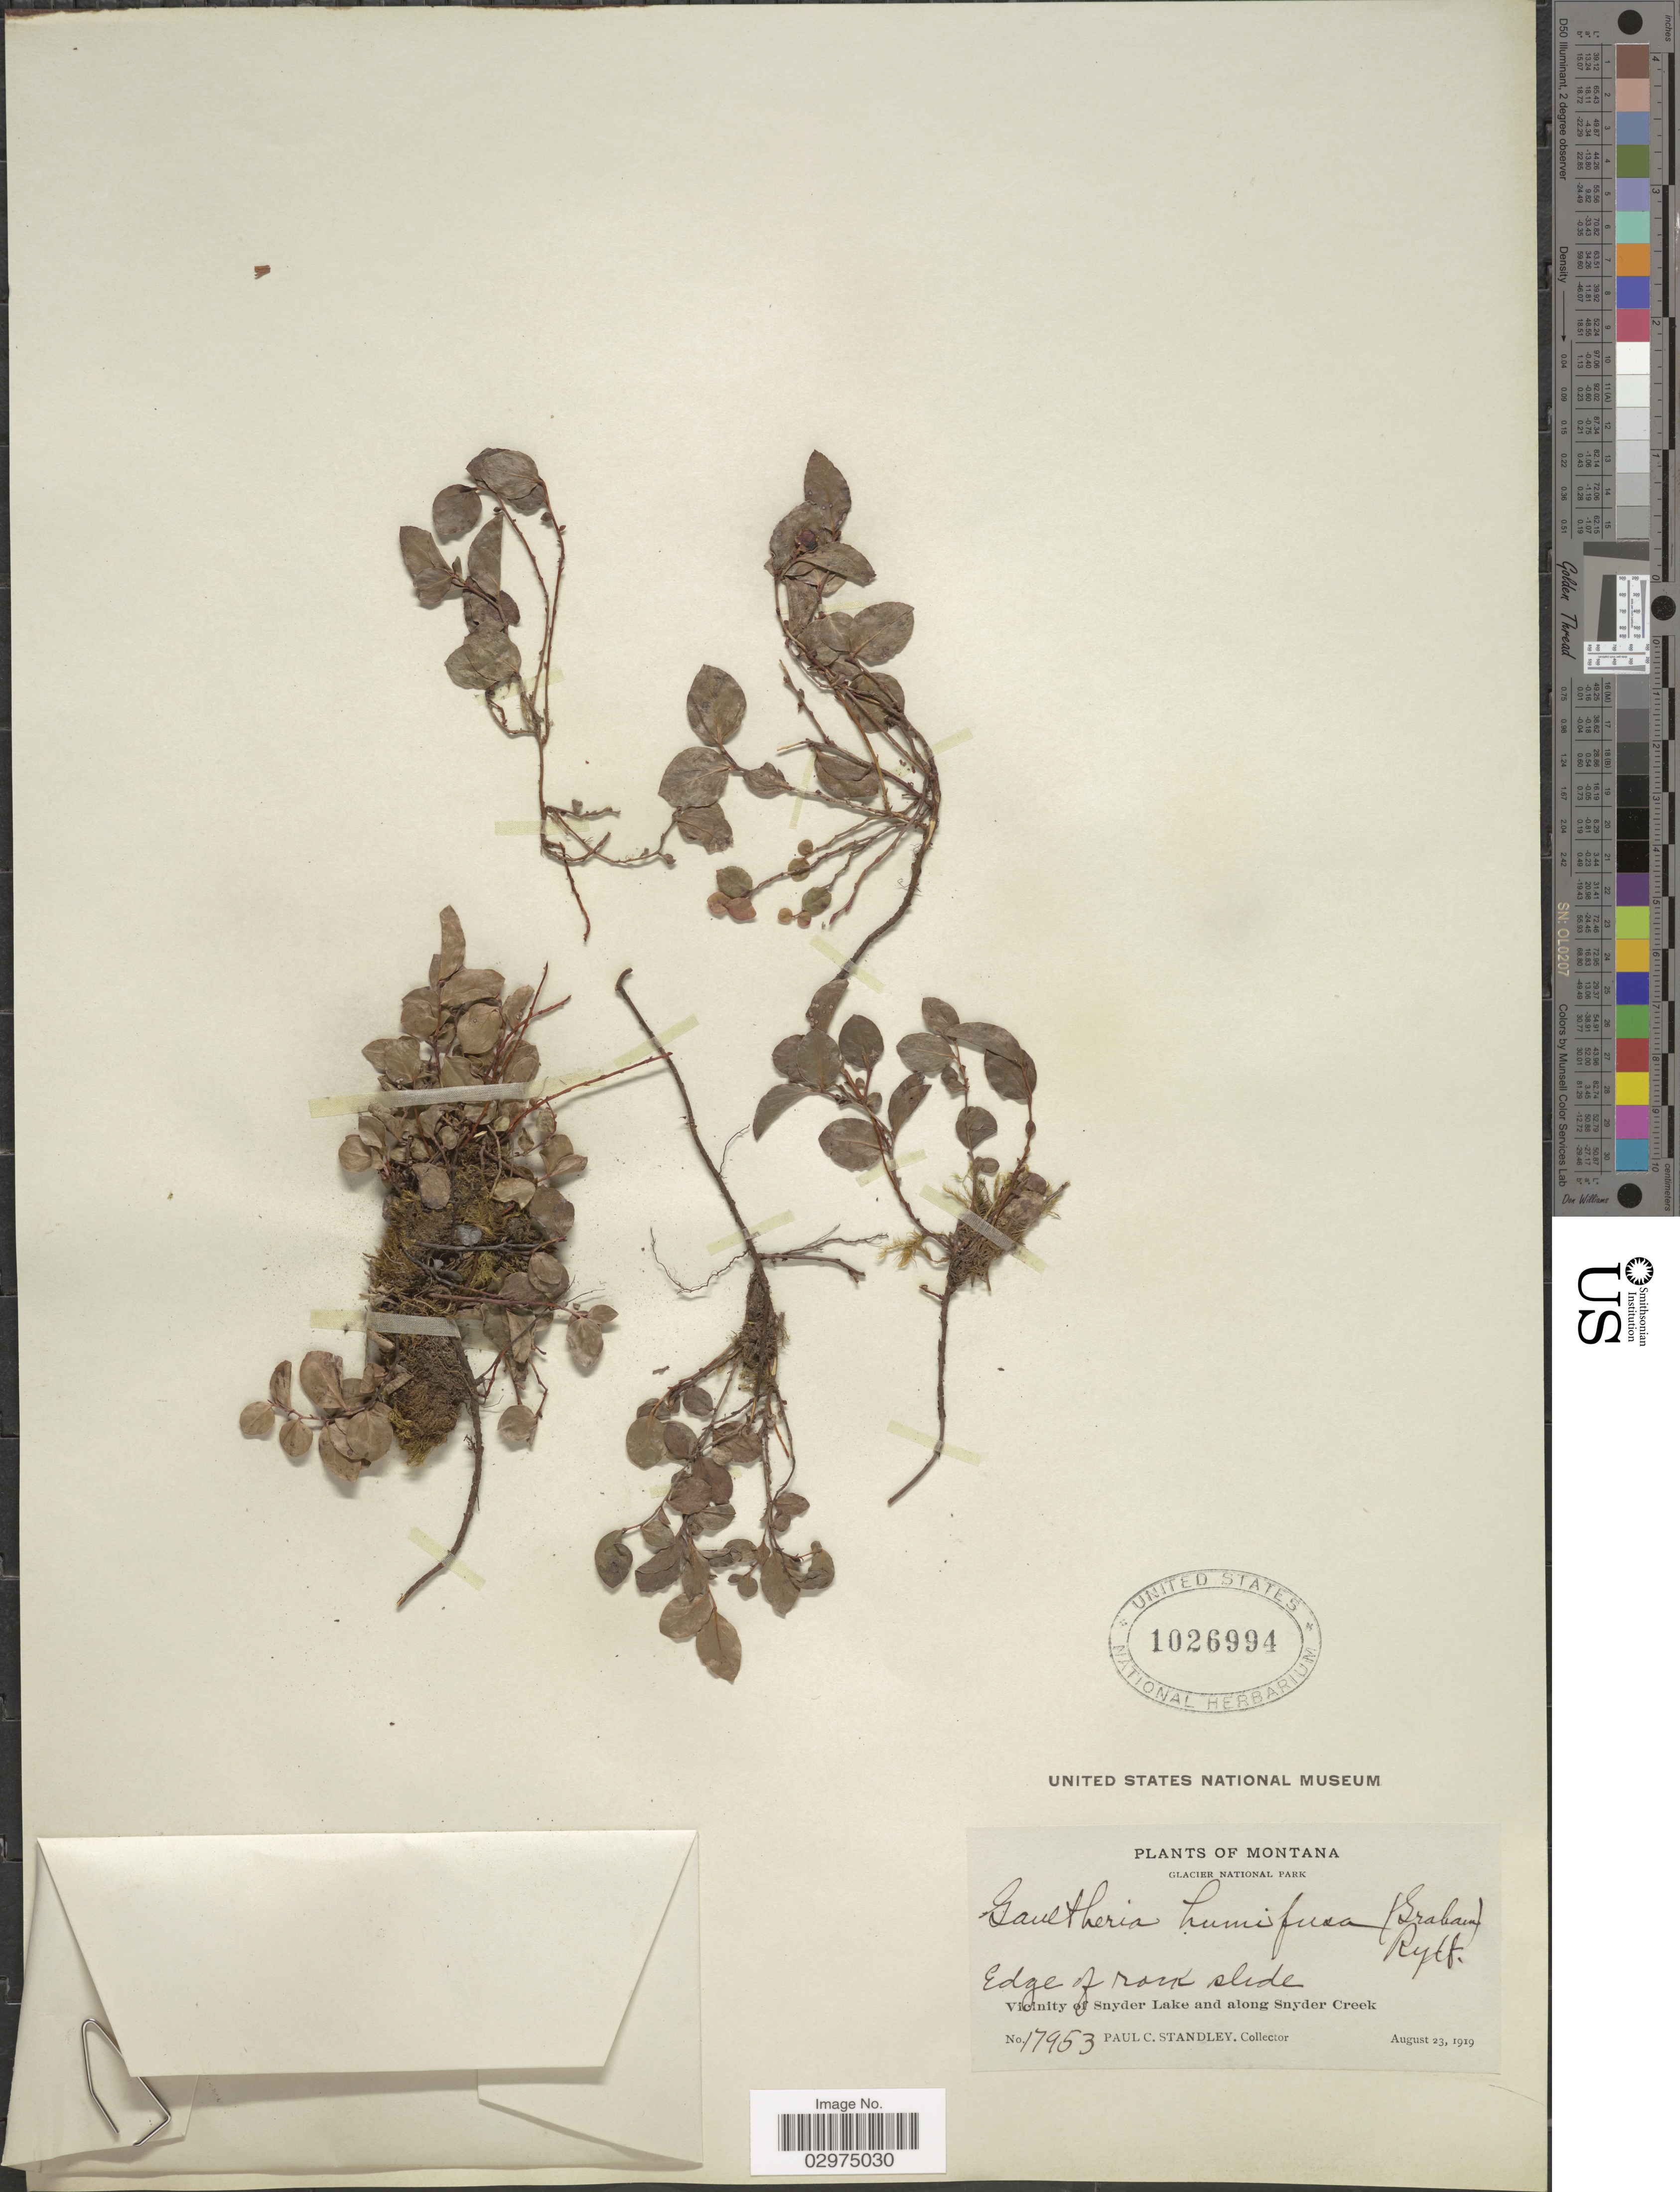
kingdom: Plantae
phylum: Tracheophyta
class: Magnoliopsida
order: Ericales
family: Ericaceae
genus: Gaultheria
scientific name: Gaultheria humifusa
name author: (Graham) Rydb.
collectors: P. C. Standley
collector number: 17953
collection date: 1919-08-23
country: United States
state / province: Montana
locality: Glacier National Park. Edge of rock slide. Vicinity of Snyder Lake and along Snyder Creek.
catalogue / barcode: US 1026994